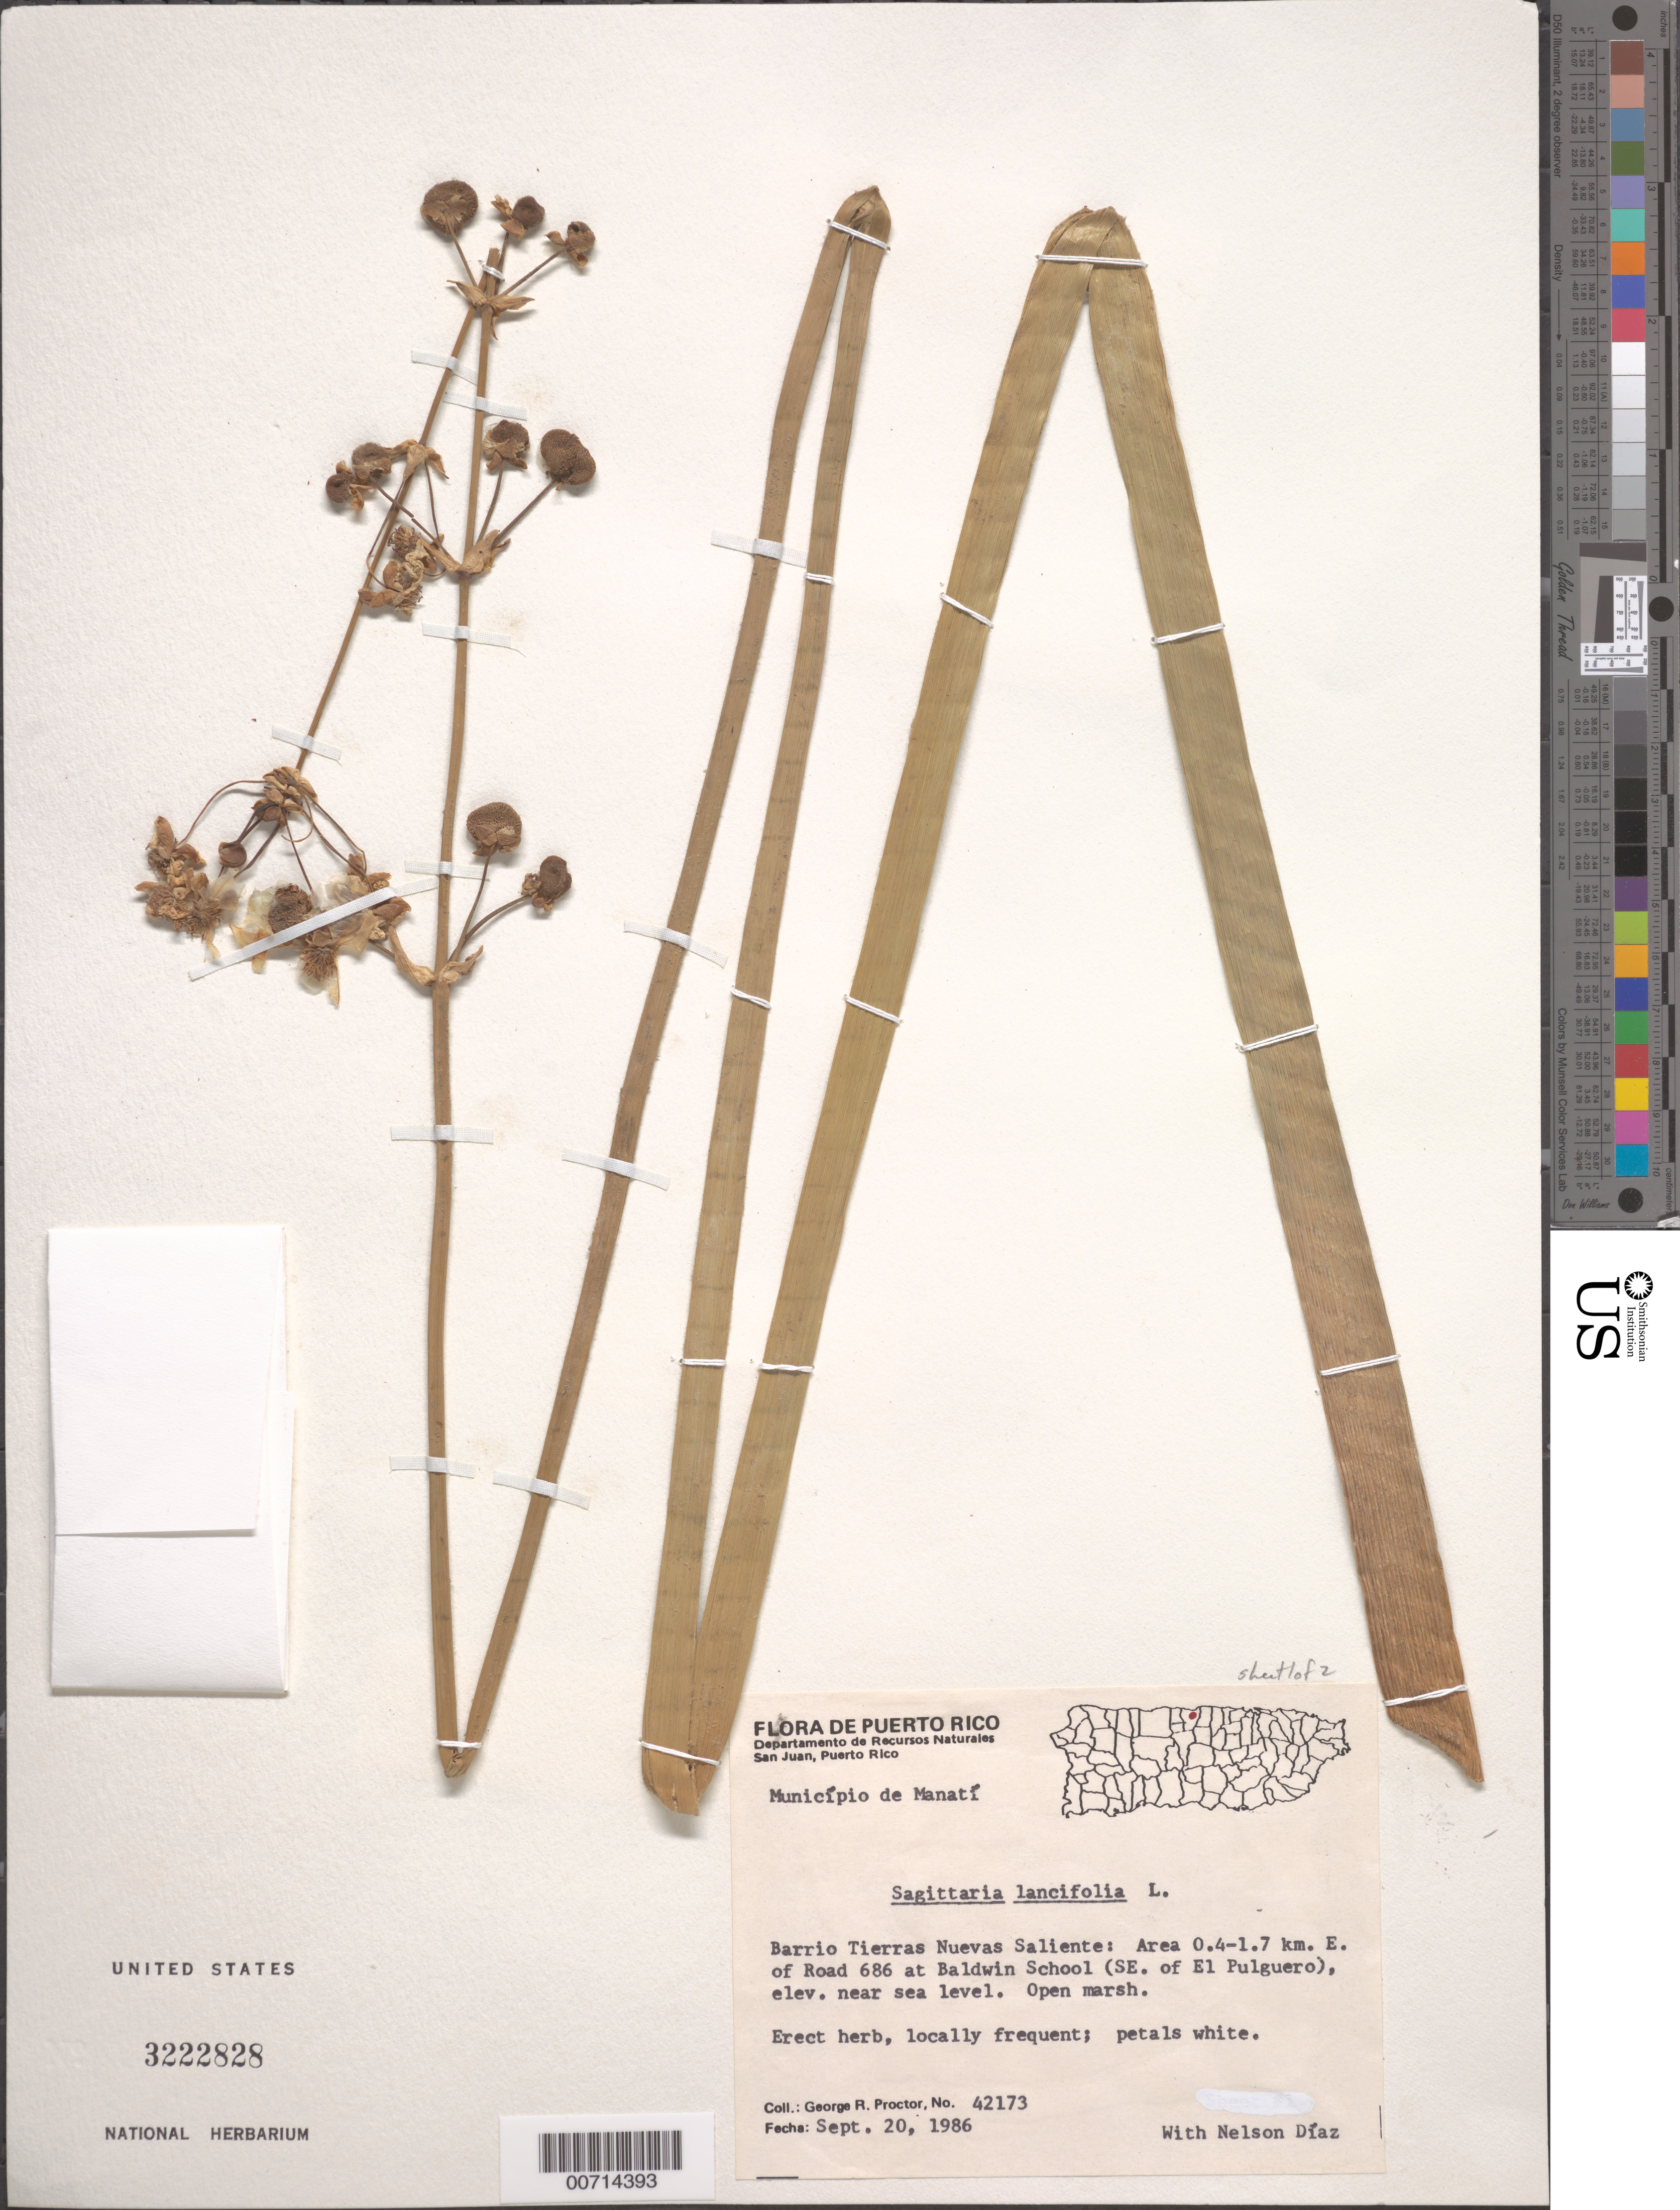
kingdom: Plantae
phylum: Tracheophyta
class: Liliopsida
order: Alismatales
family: Alismataceae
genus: Sagittaria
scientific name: Sagittaria lancifolia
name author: L.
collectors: G. R. Proctor & N. Díaz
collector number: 42173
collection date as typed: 20 Sep 1986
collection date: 1986-09-20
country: Puerto Rico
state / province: Manatí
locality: Manati, Barrio Tierras Nuevas Saliente: area 0.4-1.7 km E of road 686 at Baldwin School (SE of El Pulguero)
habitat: Open marsh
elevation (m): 0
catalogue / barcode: US 3222828